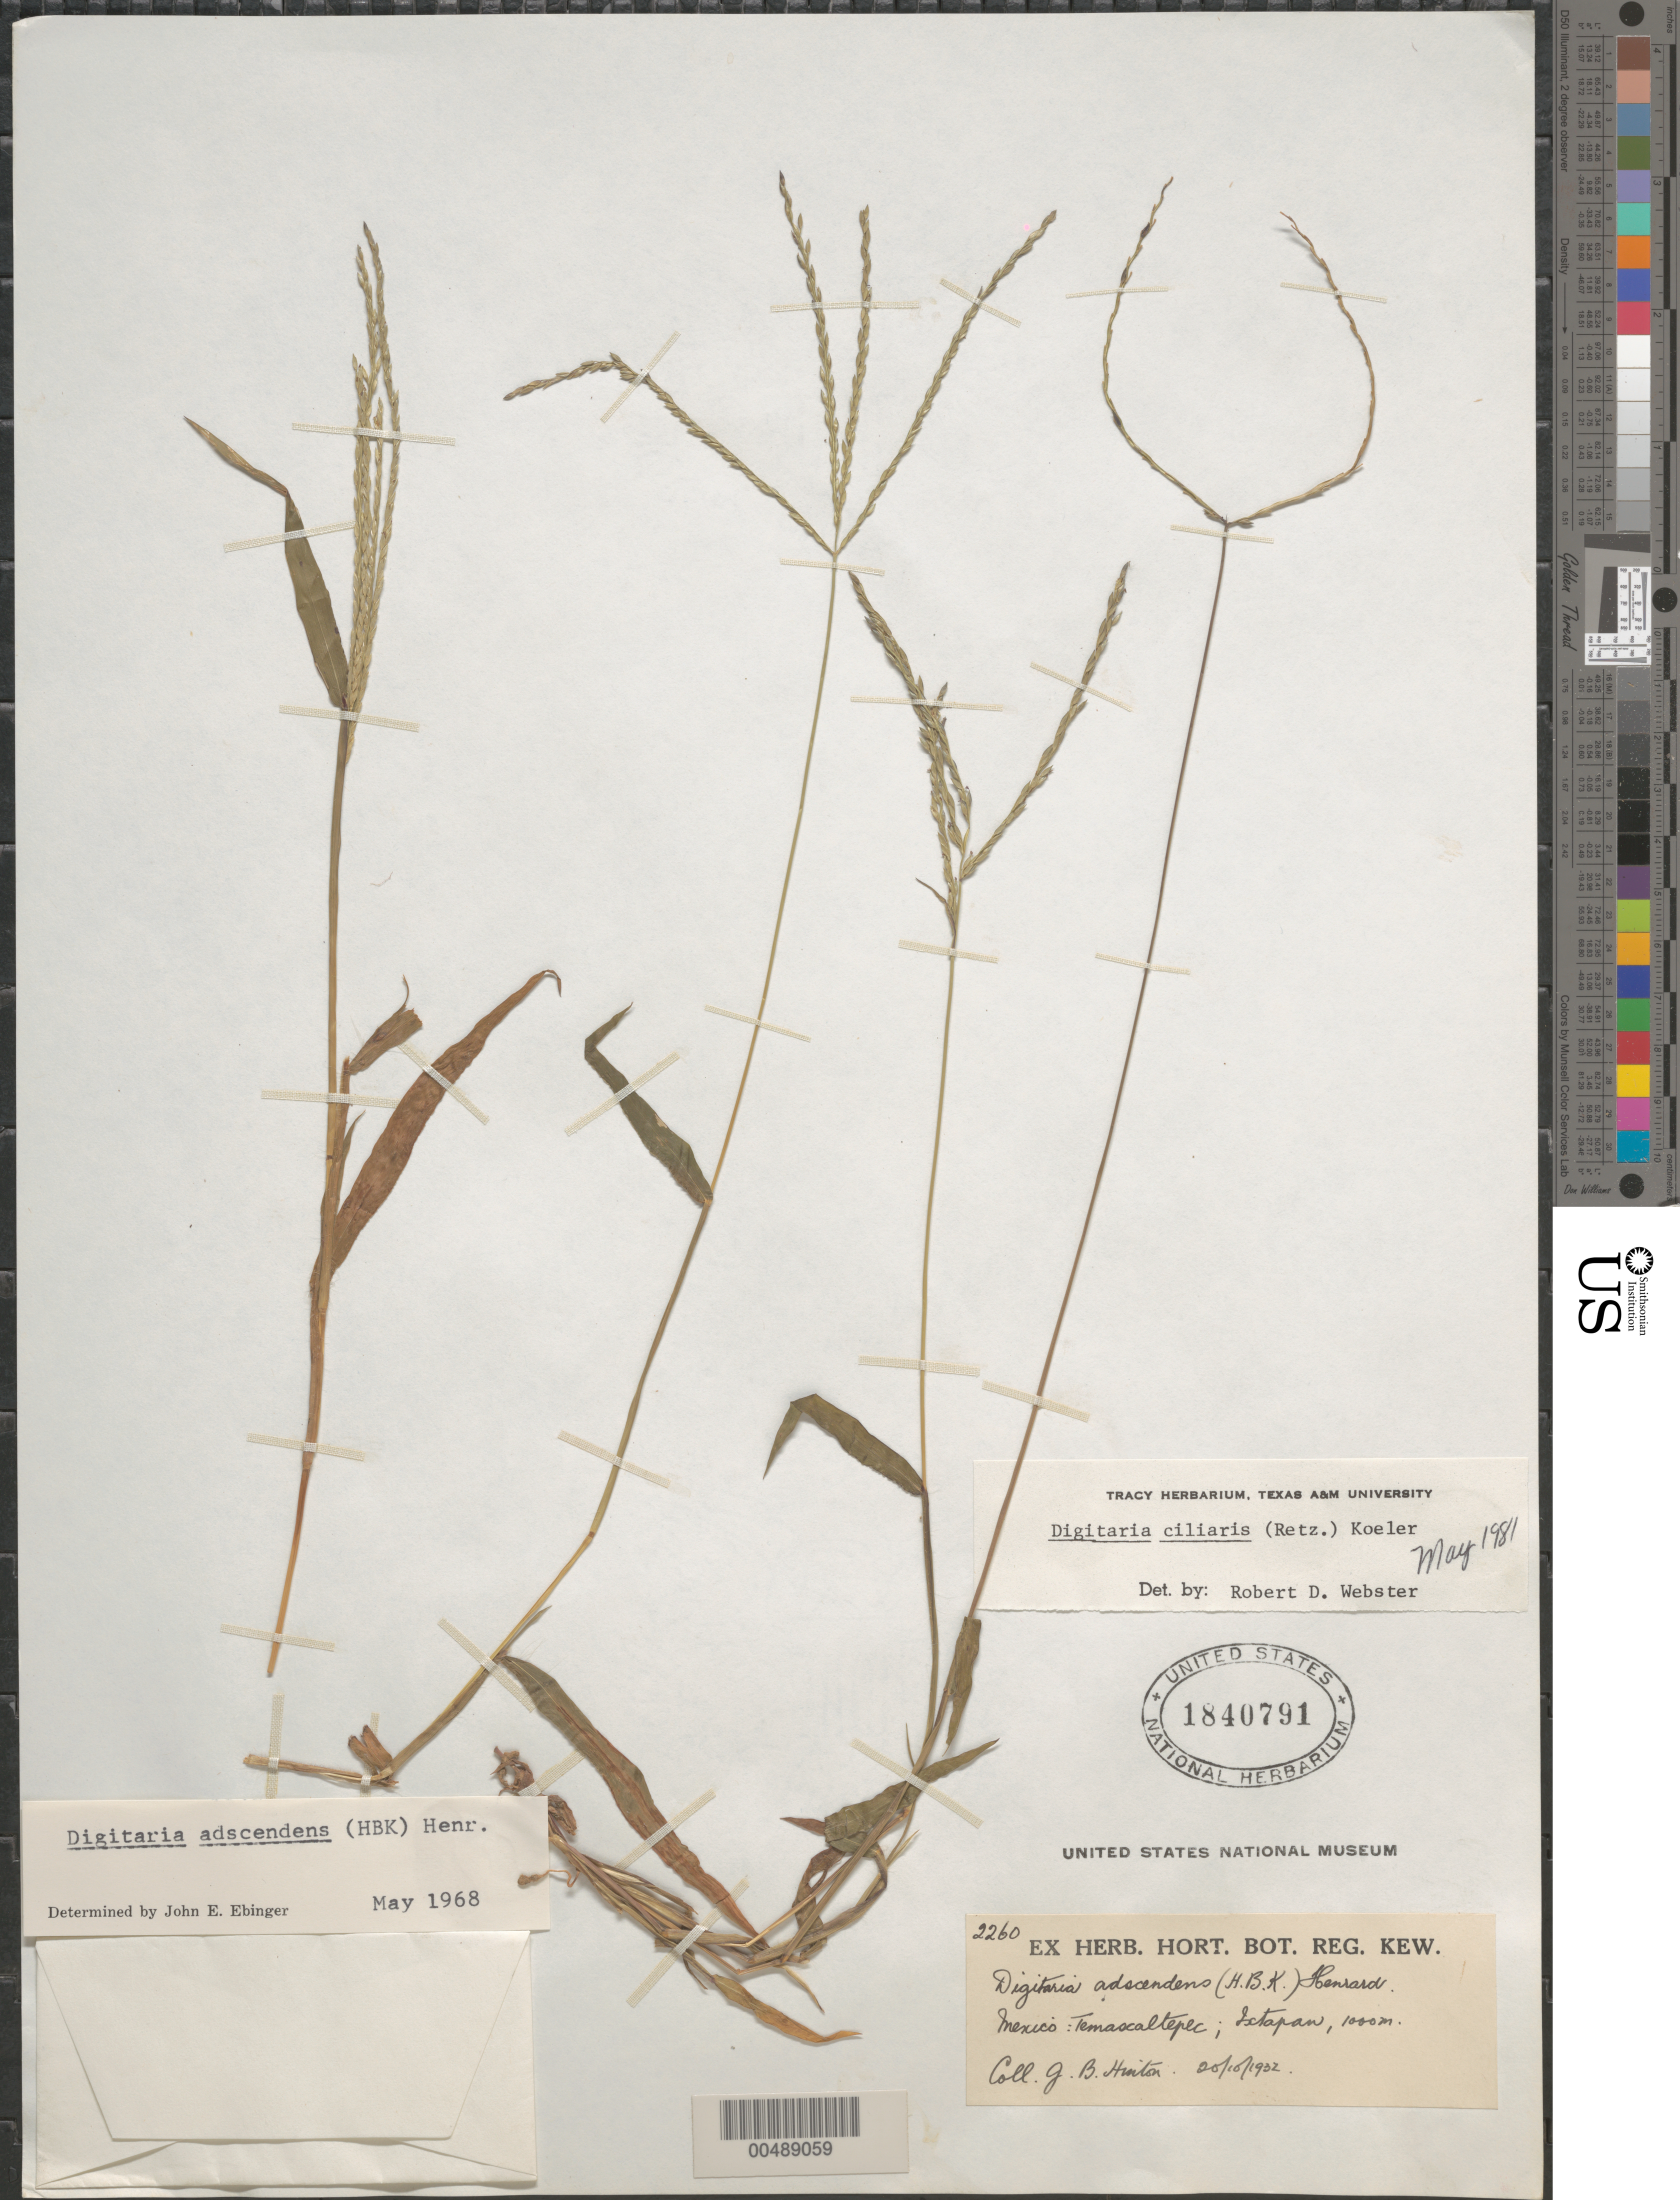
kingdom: Plantae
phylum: Tracheophyta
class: Liliopsida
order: Poales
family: Poaceae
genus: Digitaria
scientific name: Digitaria ciliaris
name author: (Retz.) Koeler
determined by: Webster, Robert D.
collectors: G. B. Hinton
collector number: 2260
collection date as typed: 20 Oct 1932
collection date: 1932-10-20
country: Mexico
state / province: México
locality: Temascaltepec, Ixtapan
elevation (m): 1000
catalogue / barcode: US 1840791